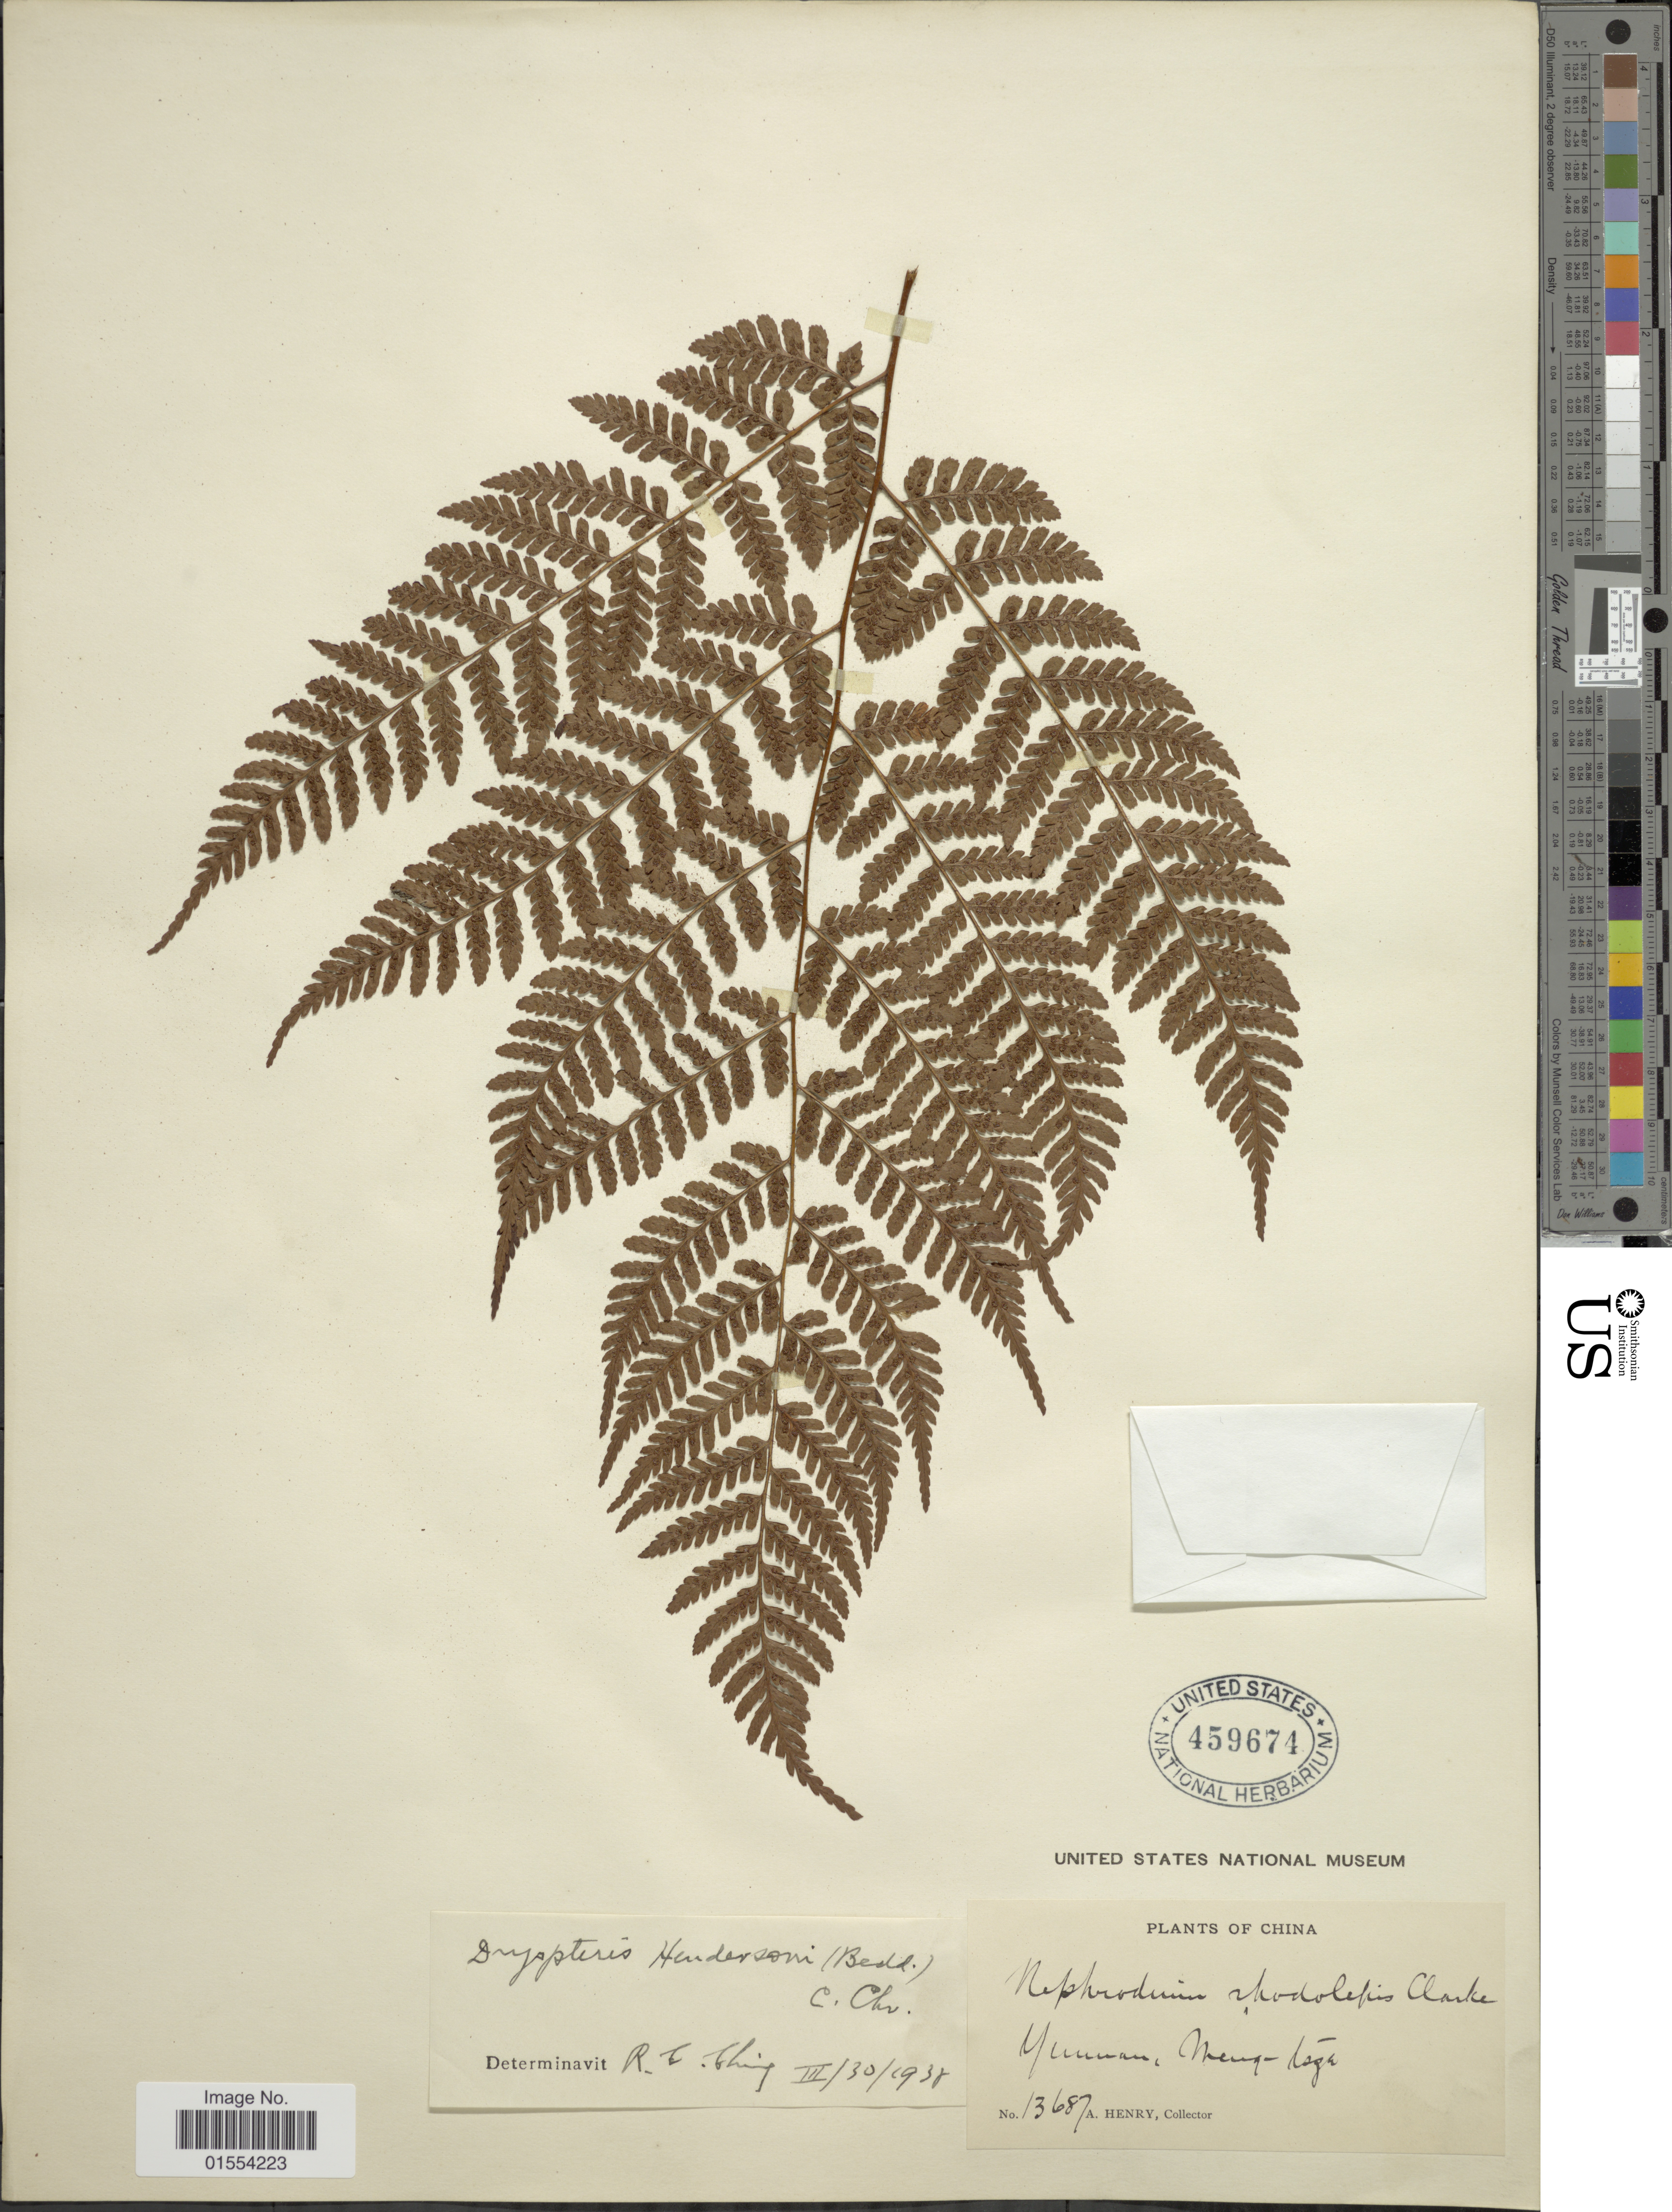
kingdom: Plantae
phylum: Tracheophyta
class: Polypodiopsida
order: Polypodiales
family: Dryopteridaceae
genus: Dryopteris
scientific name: Dryopteris hendersonii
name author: (Bedd.) C. Chr.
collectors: A. Henry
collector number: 13687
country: China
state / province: Yunnan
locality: China, Yunnan, Meng-tzga.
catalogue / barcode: US 459674